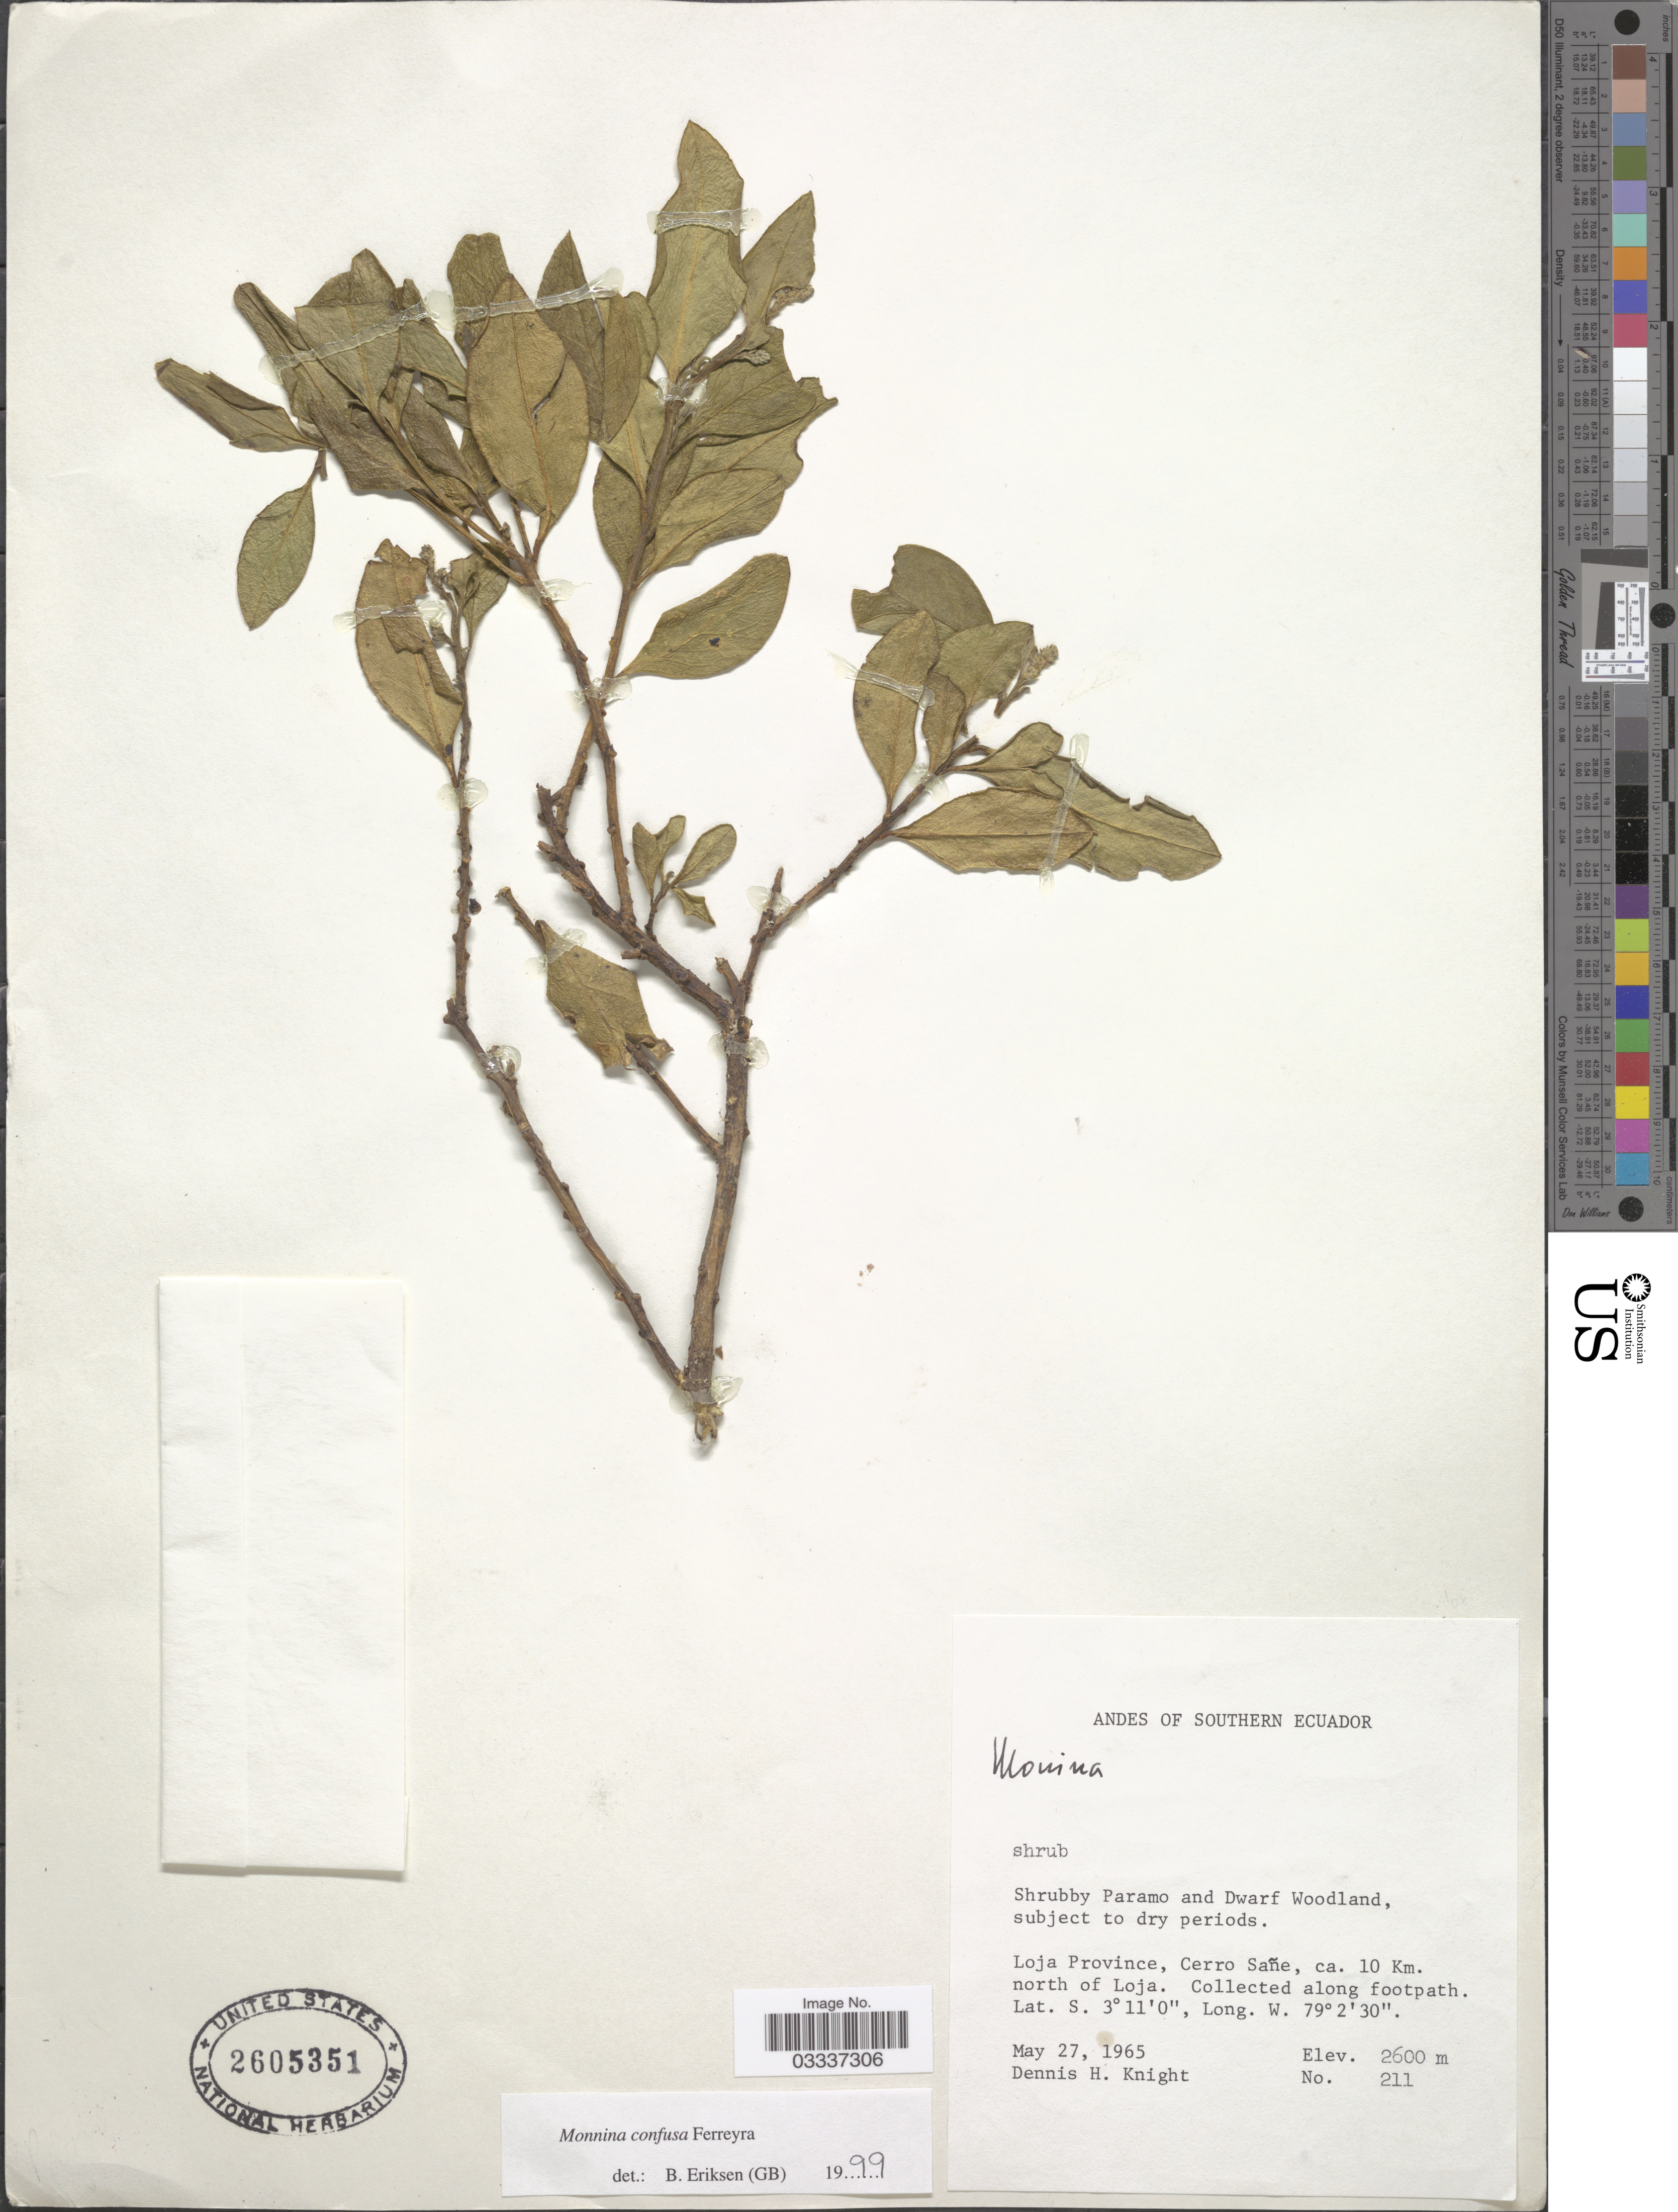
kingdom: Plantae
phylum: Tracheophyta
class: Magnoliopsida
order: Fabales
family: Polygalaceae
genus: Monnina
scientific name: Monnina confusa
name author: Ferreyra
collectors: D. Knight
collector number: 211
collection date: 1965-05-27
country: Ecuador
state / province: Loja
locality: Cerro Sañe, ca. 10 Km. north of Loja.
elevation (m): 2600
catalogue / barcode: US 2605351